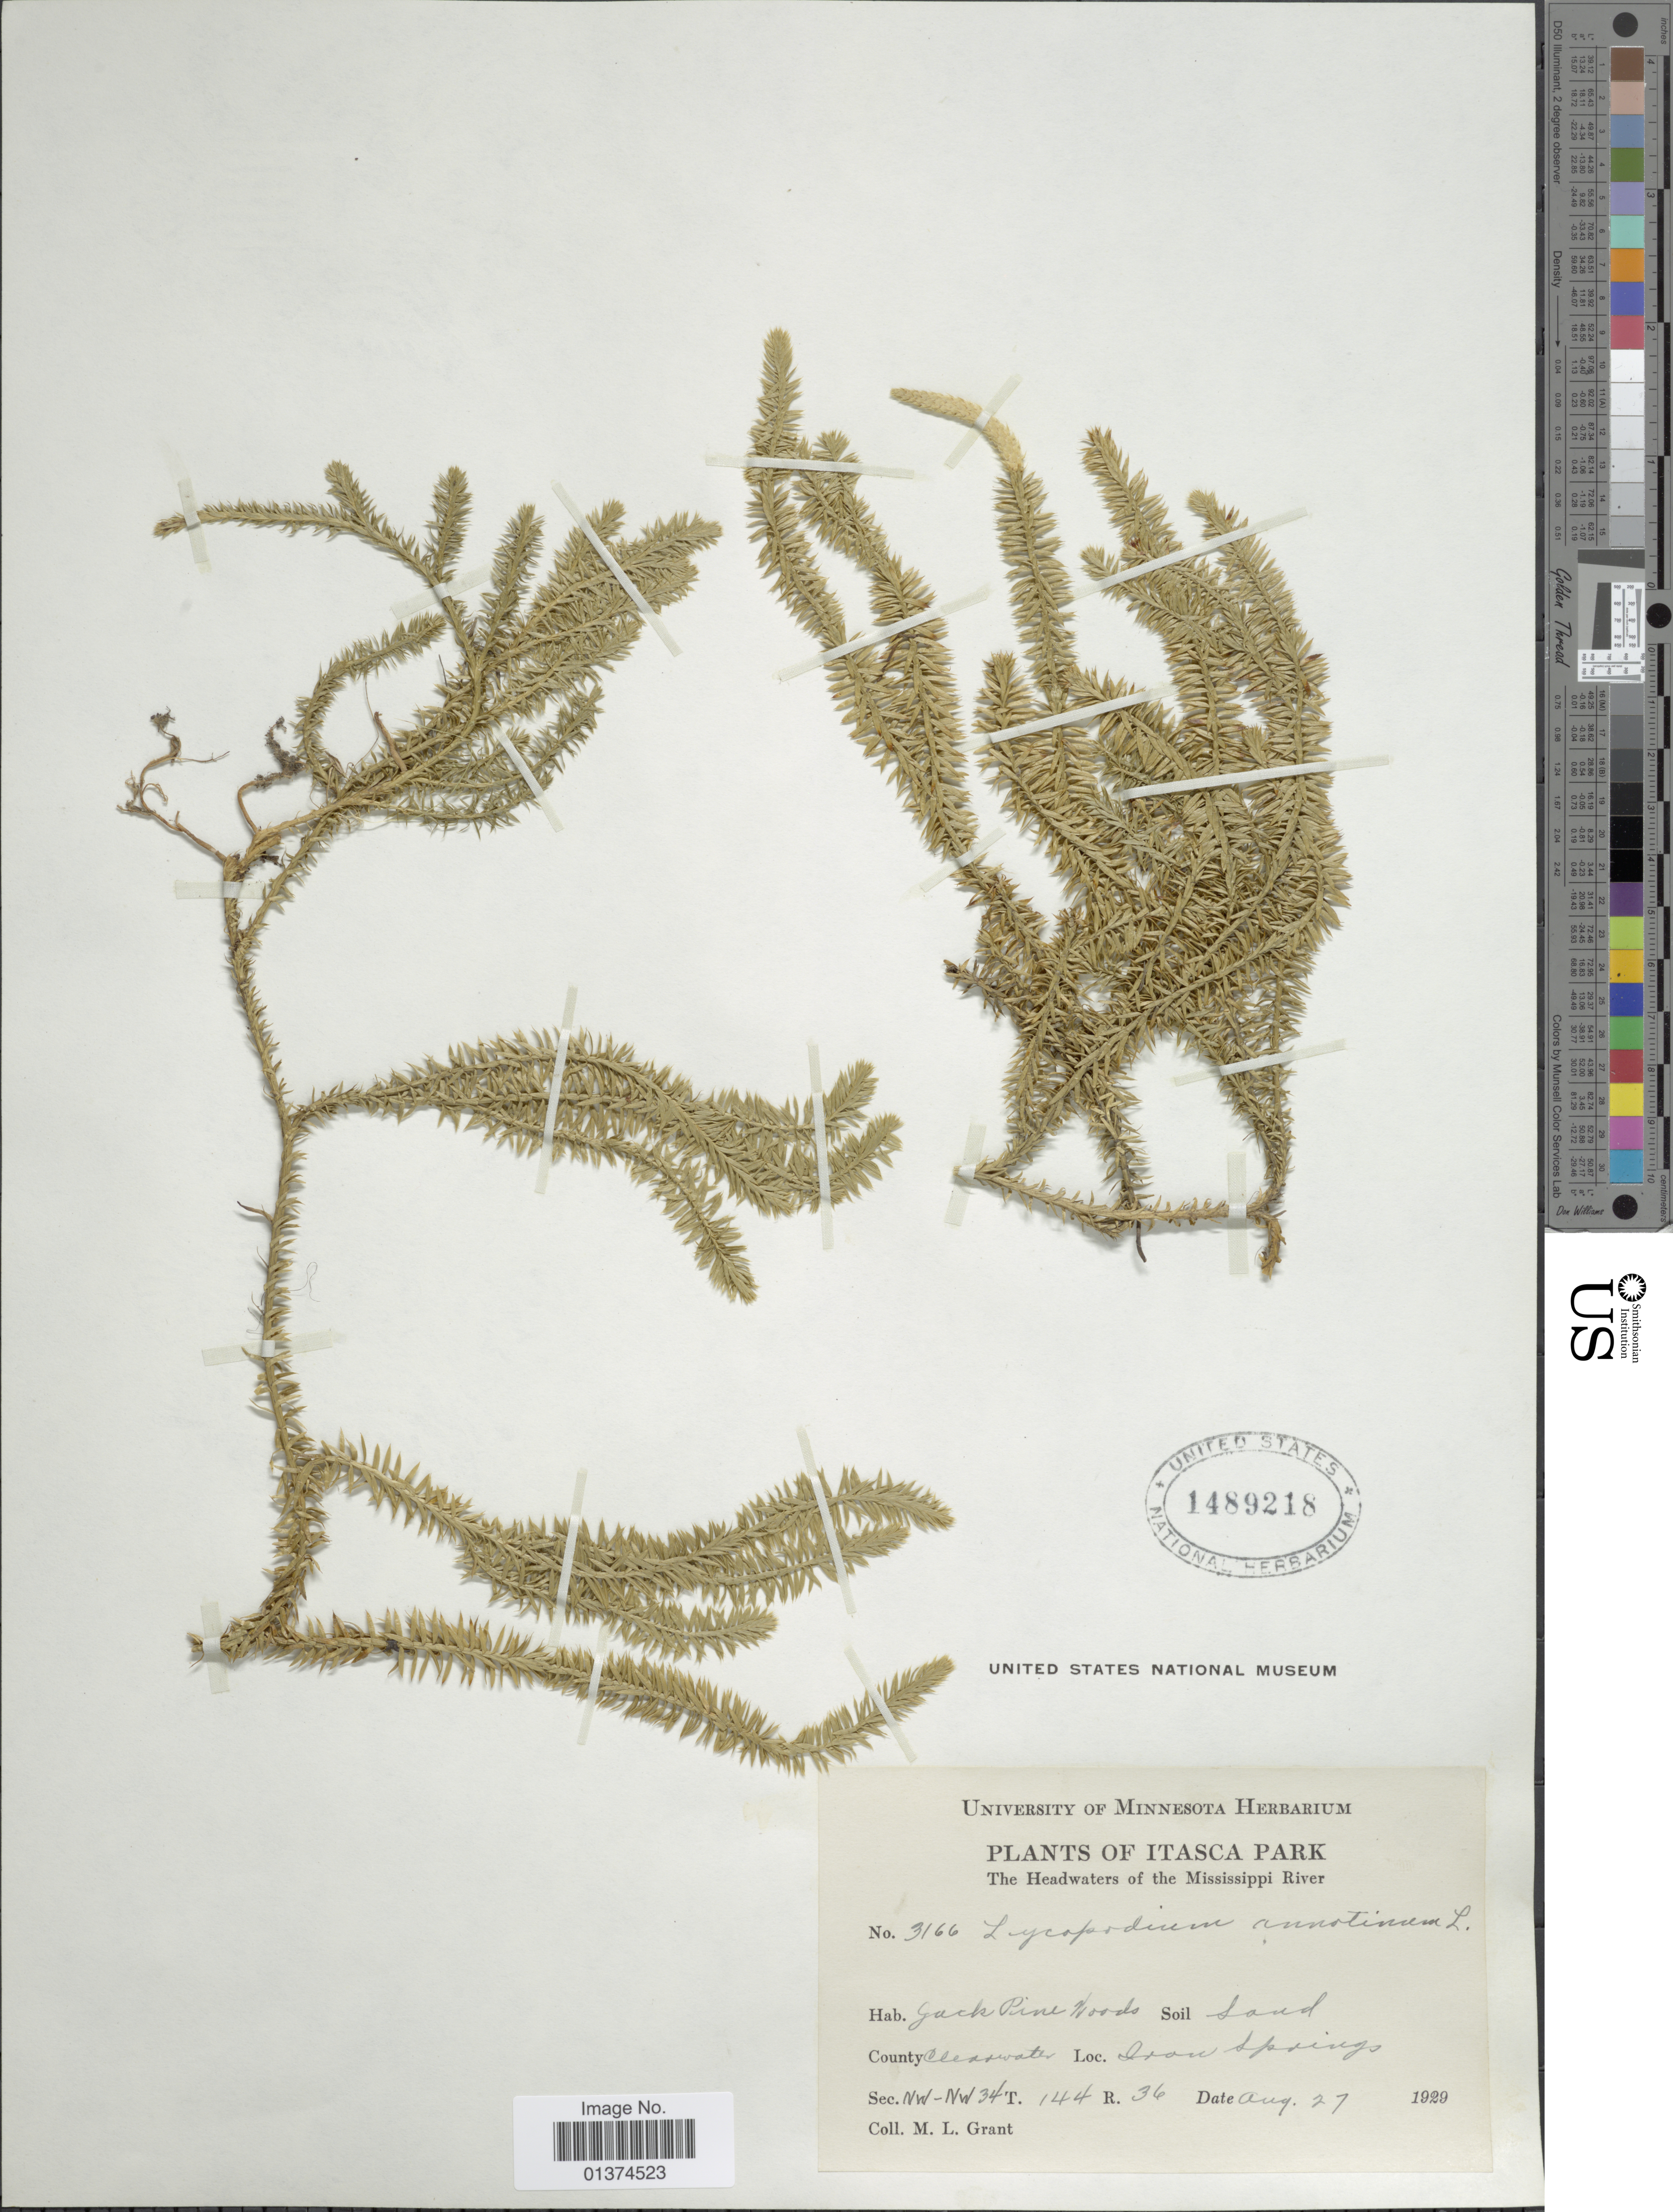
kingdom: Plantae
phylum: Tracheophyta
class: Lycopodiopsida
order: Lycopodiales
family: Lycopodiaceae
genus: Spinulum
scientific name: Spinulum annotinum subsp. annotinum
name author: (L.) A. Haines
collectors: M. L. Grant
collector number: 3166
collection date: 1929-08-27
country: United States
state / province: Minnesota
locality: Itasca Park, Headwaters of the Mississippi River, County Clearwater, Iron Springs, Sec. NW-NW34, T144, R36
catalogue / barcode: US 1489218